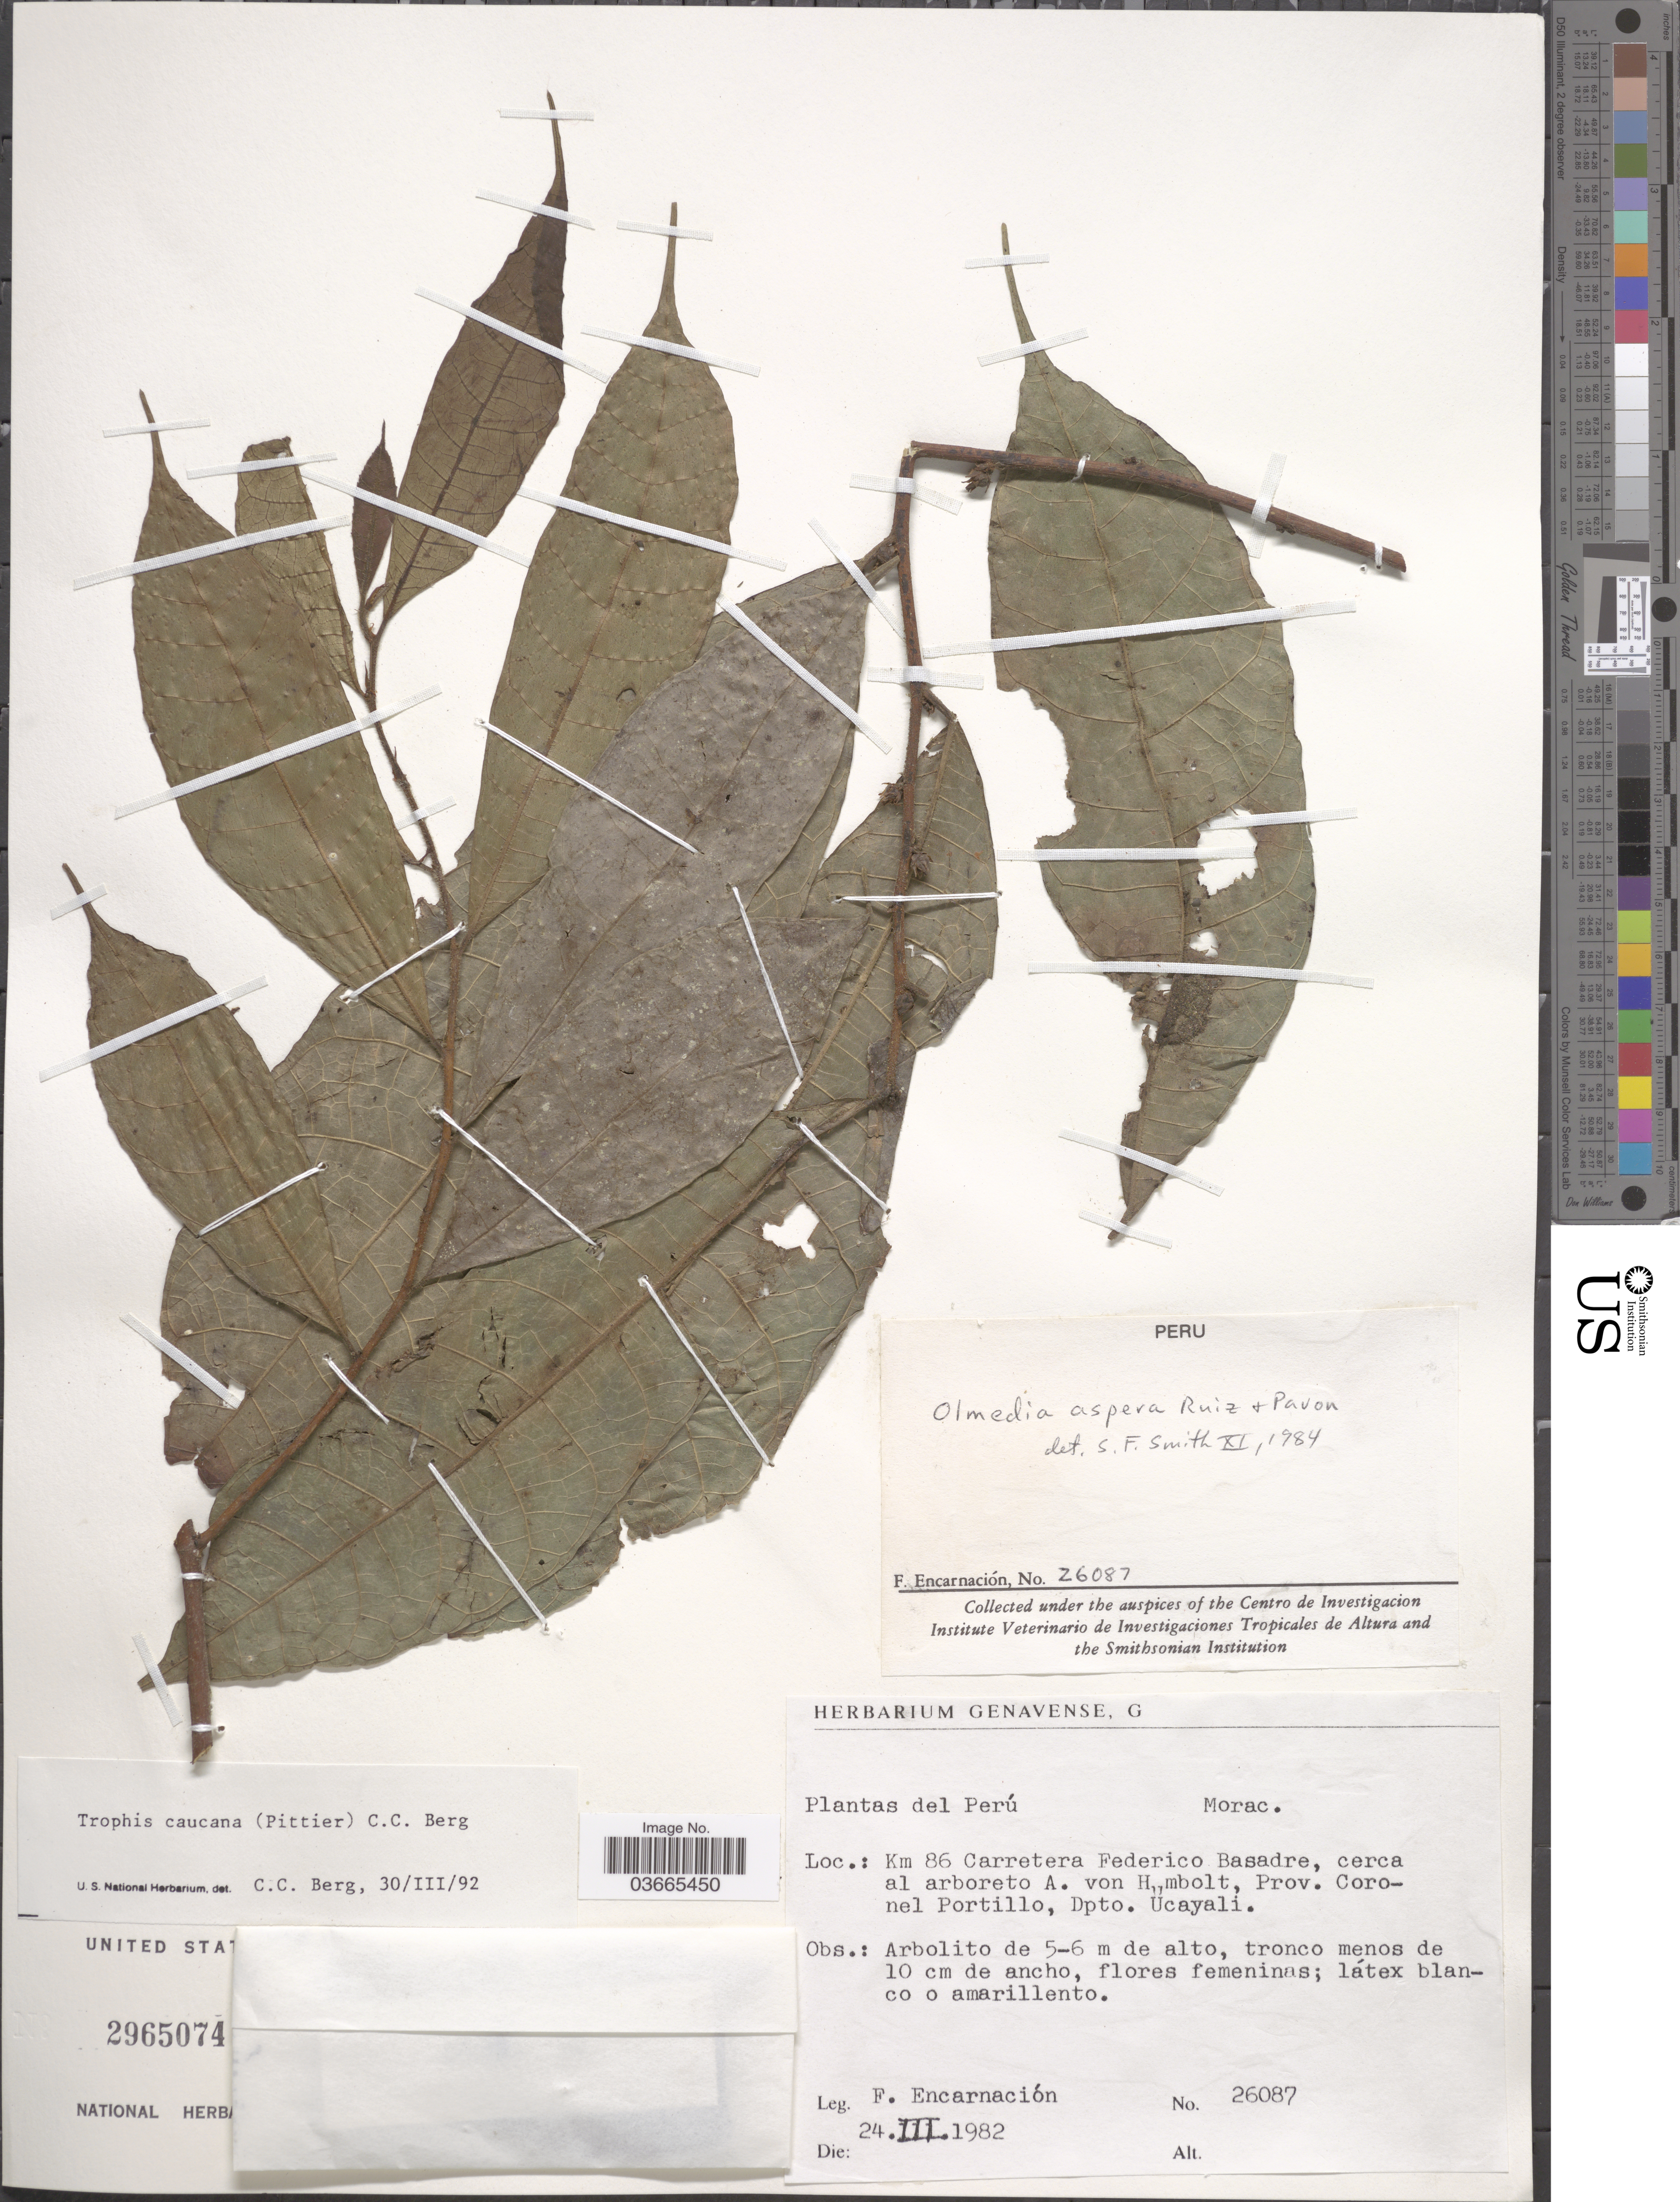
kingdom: Plantae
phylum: Tracheophyta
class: Magnoliopsida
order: Rosales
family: Moraceae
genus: Olmedia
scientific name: Olmedia aspera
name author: Ruiz & Pav.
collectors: F. Encarnación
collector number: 26087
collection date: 1982-03-24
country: Peru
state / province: Ucayali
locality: Km 86 Carretera Federico Basadre, cerca al arboreto A. von Humbolt, Prov. Coronel Portillo, Dpto. Ucayali.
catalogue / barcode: US 2965074